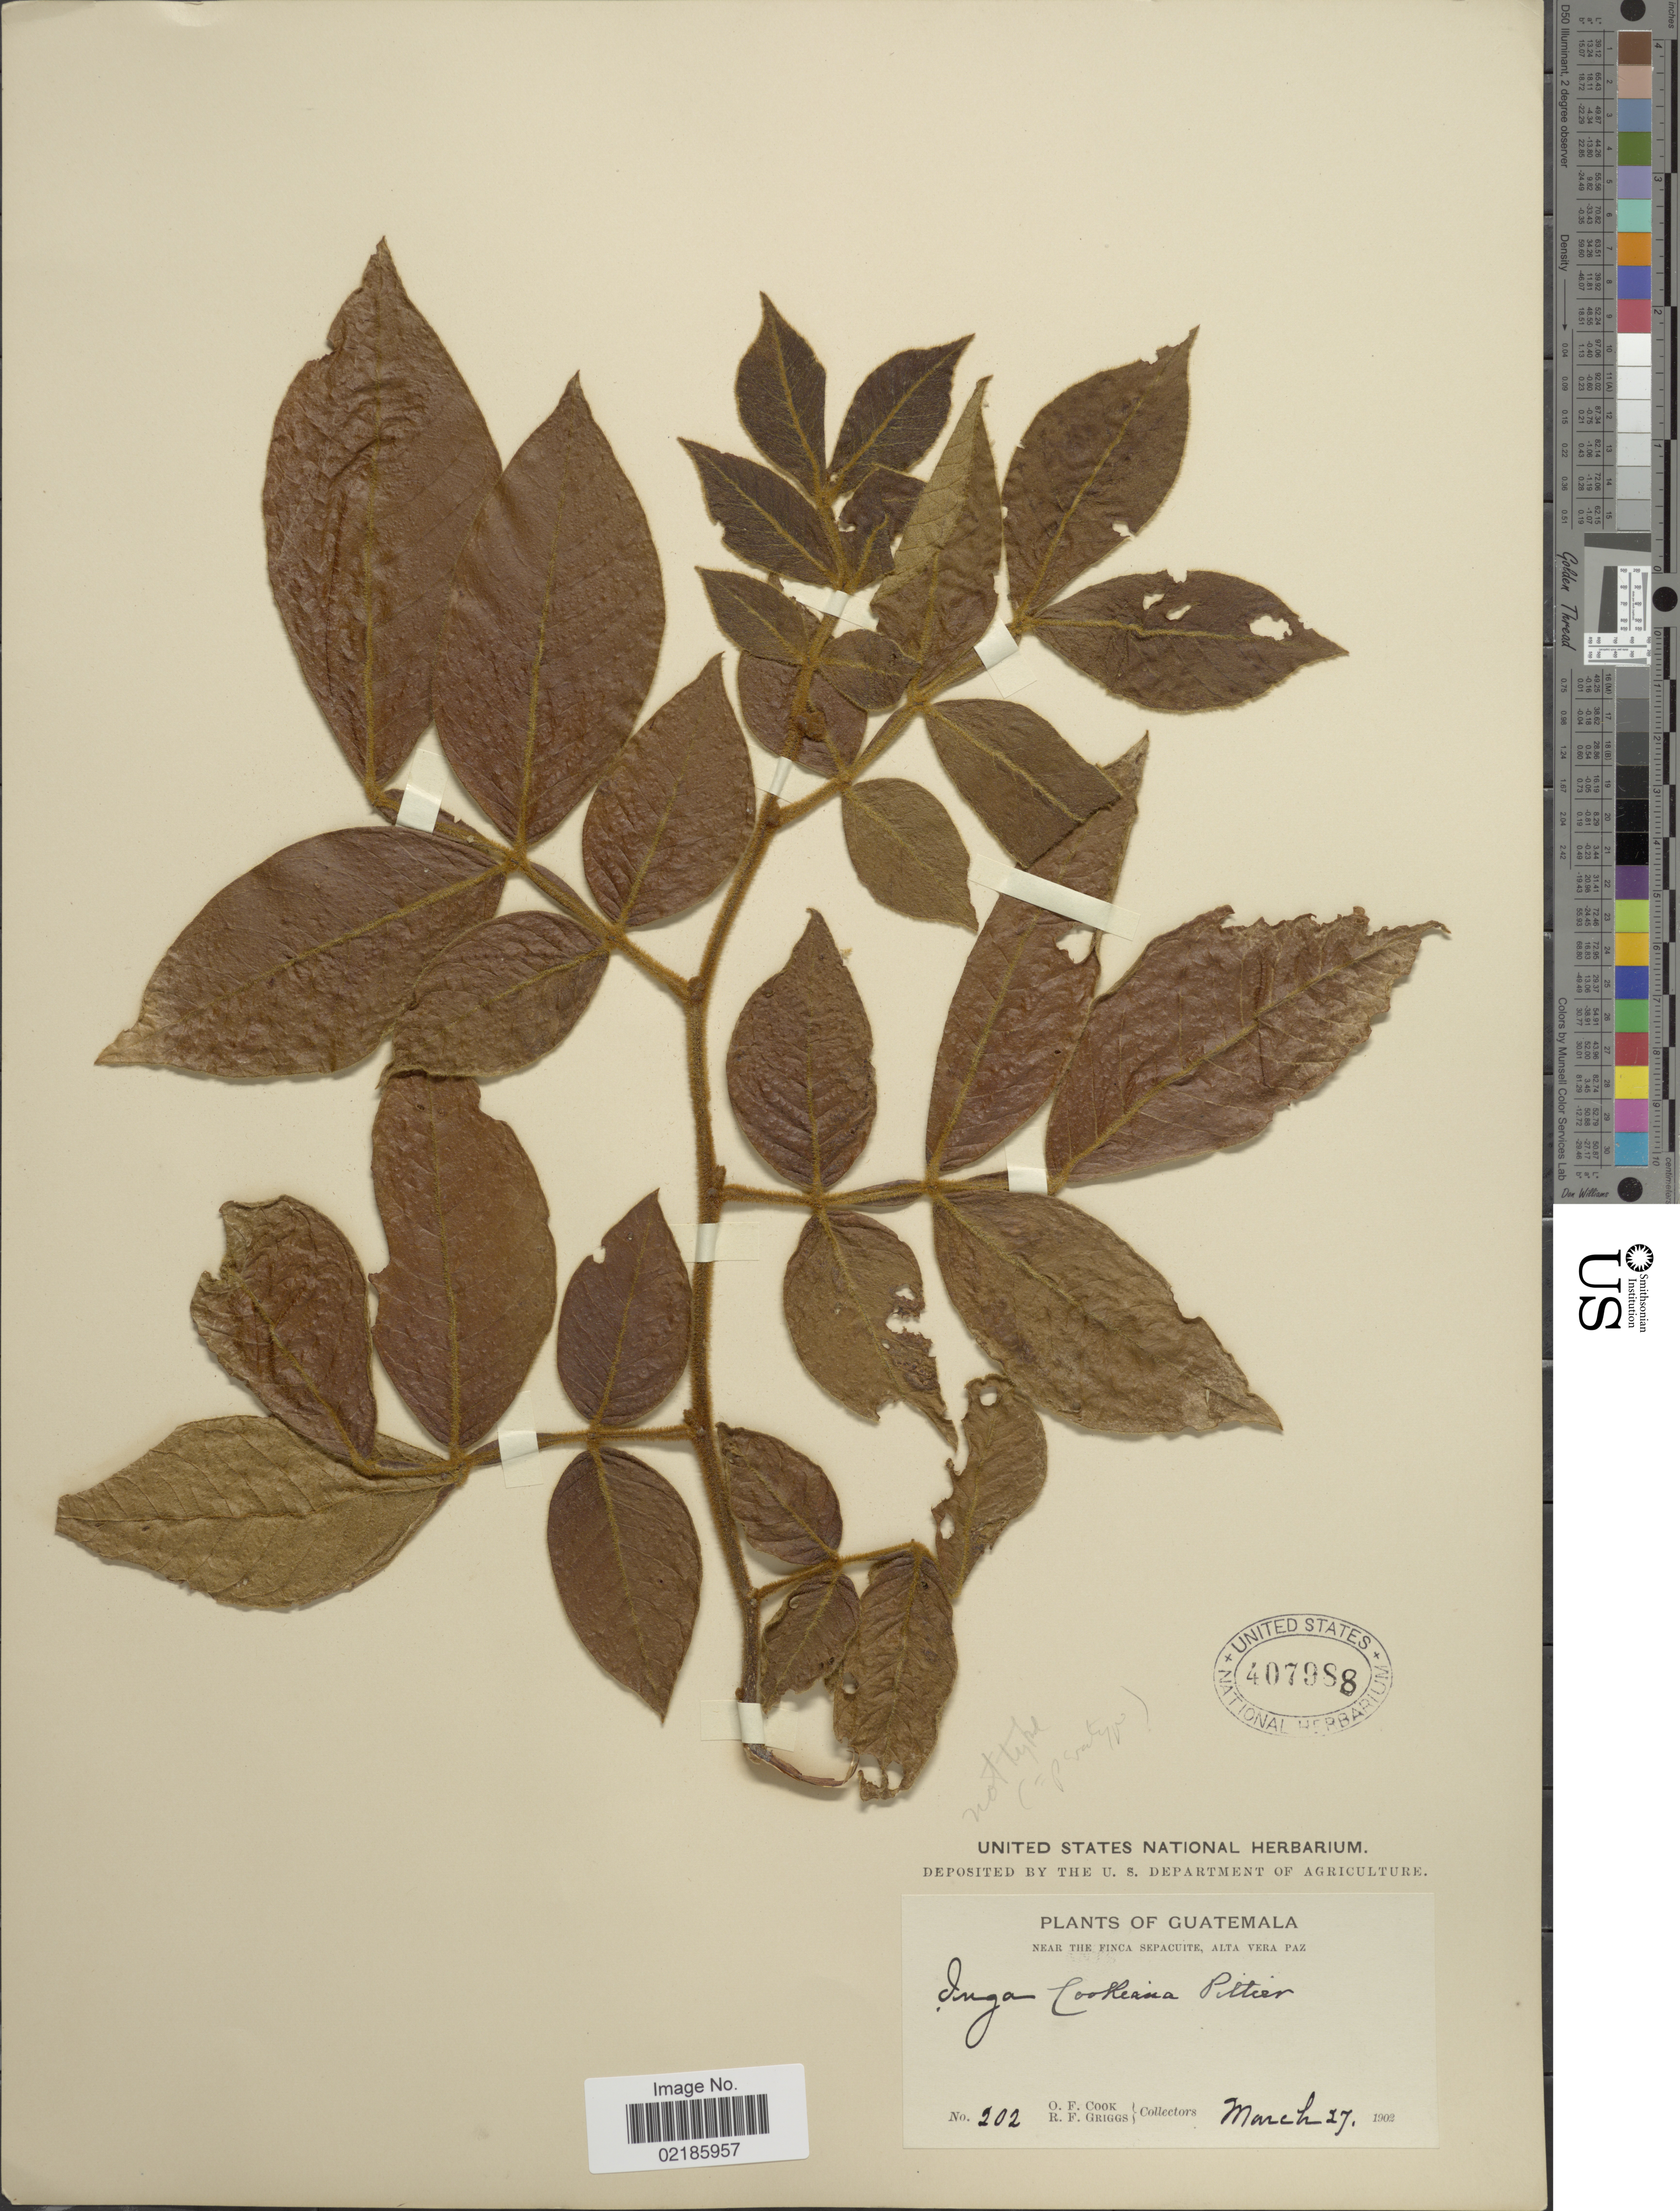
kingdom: Plantae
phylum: Tracheophyta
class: Magnoliopsida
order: Fabales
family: Fabaceae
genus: Inga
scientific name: Inga cookii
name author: Pittier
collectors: O. F. Cook & R. F. Griggs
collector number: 202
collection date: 1902-03-27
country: Guatemala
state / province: Alta Verapaz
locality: Near the Finca Sepacuite, Alta Vera Paz.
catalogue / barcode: US 407988